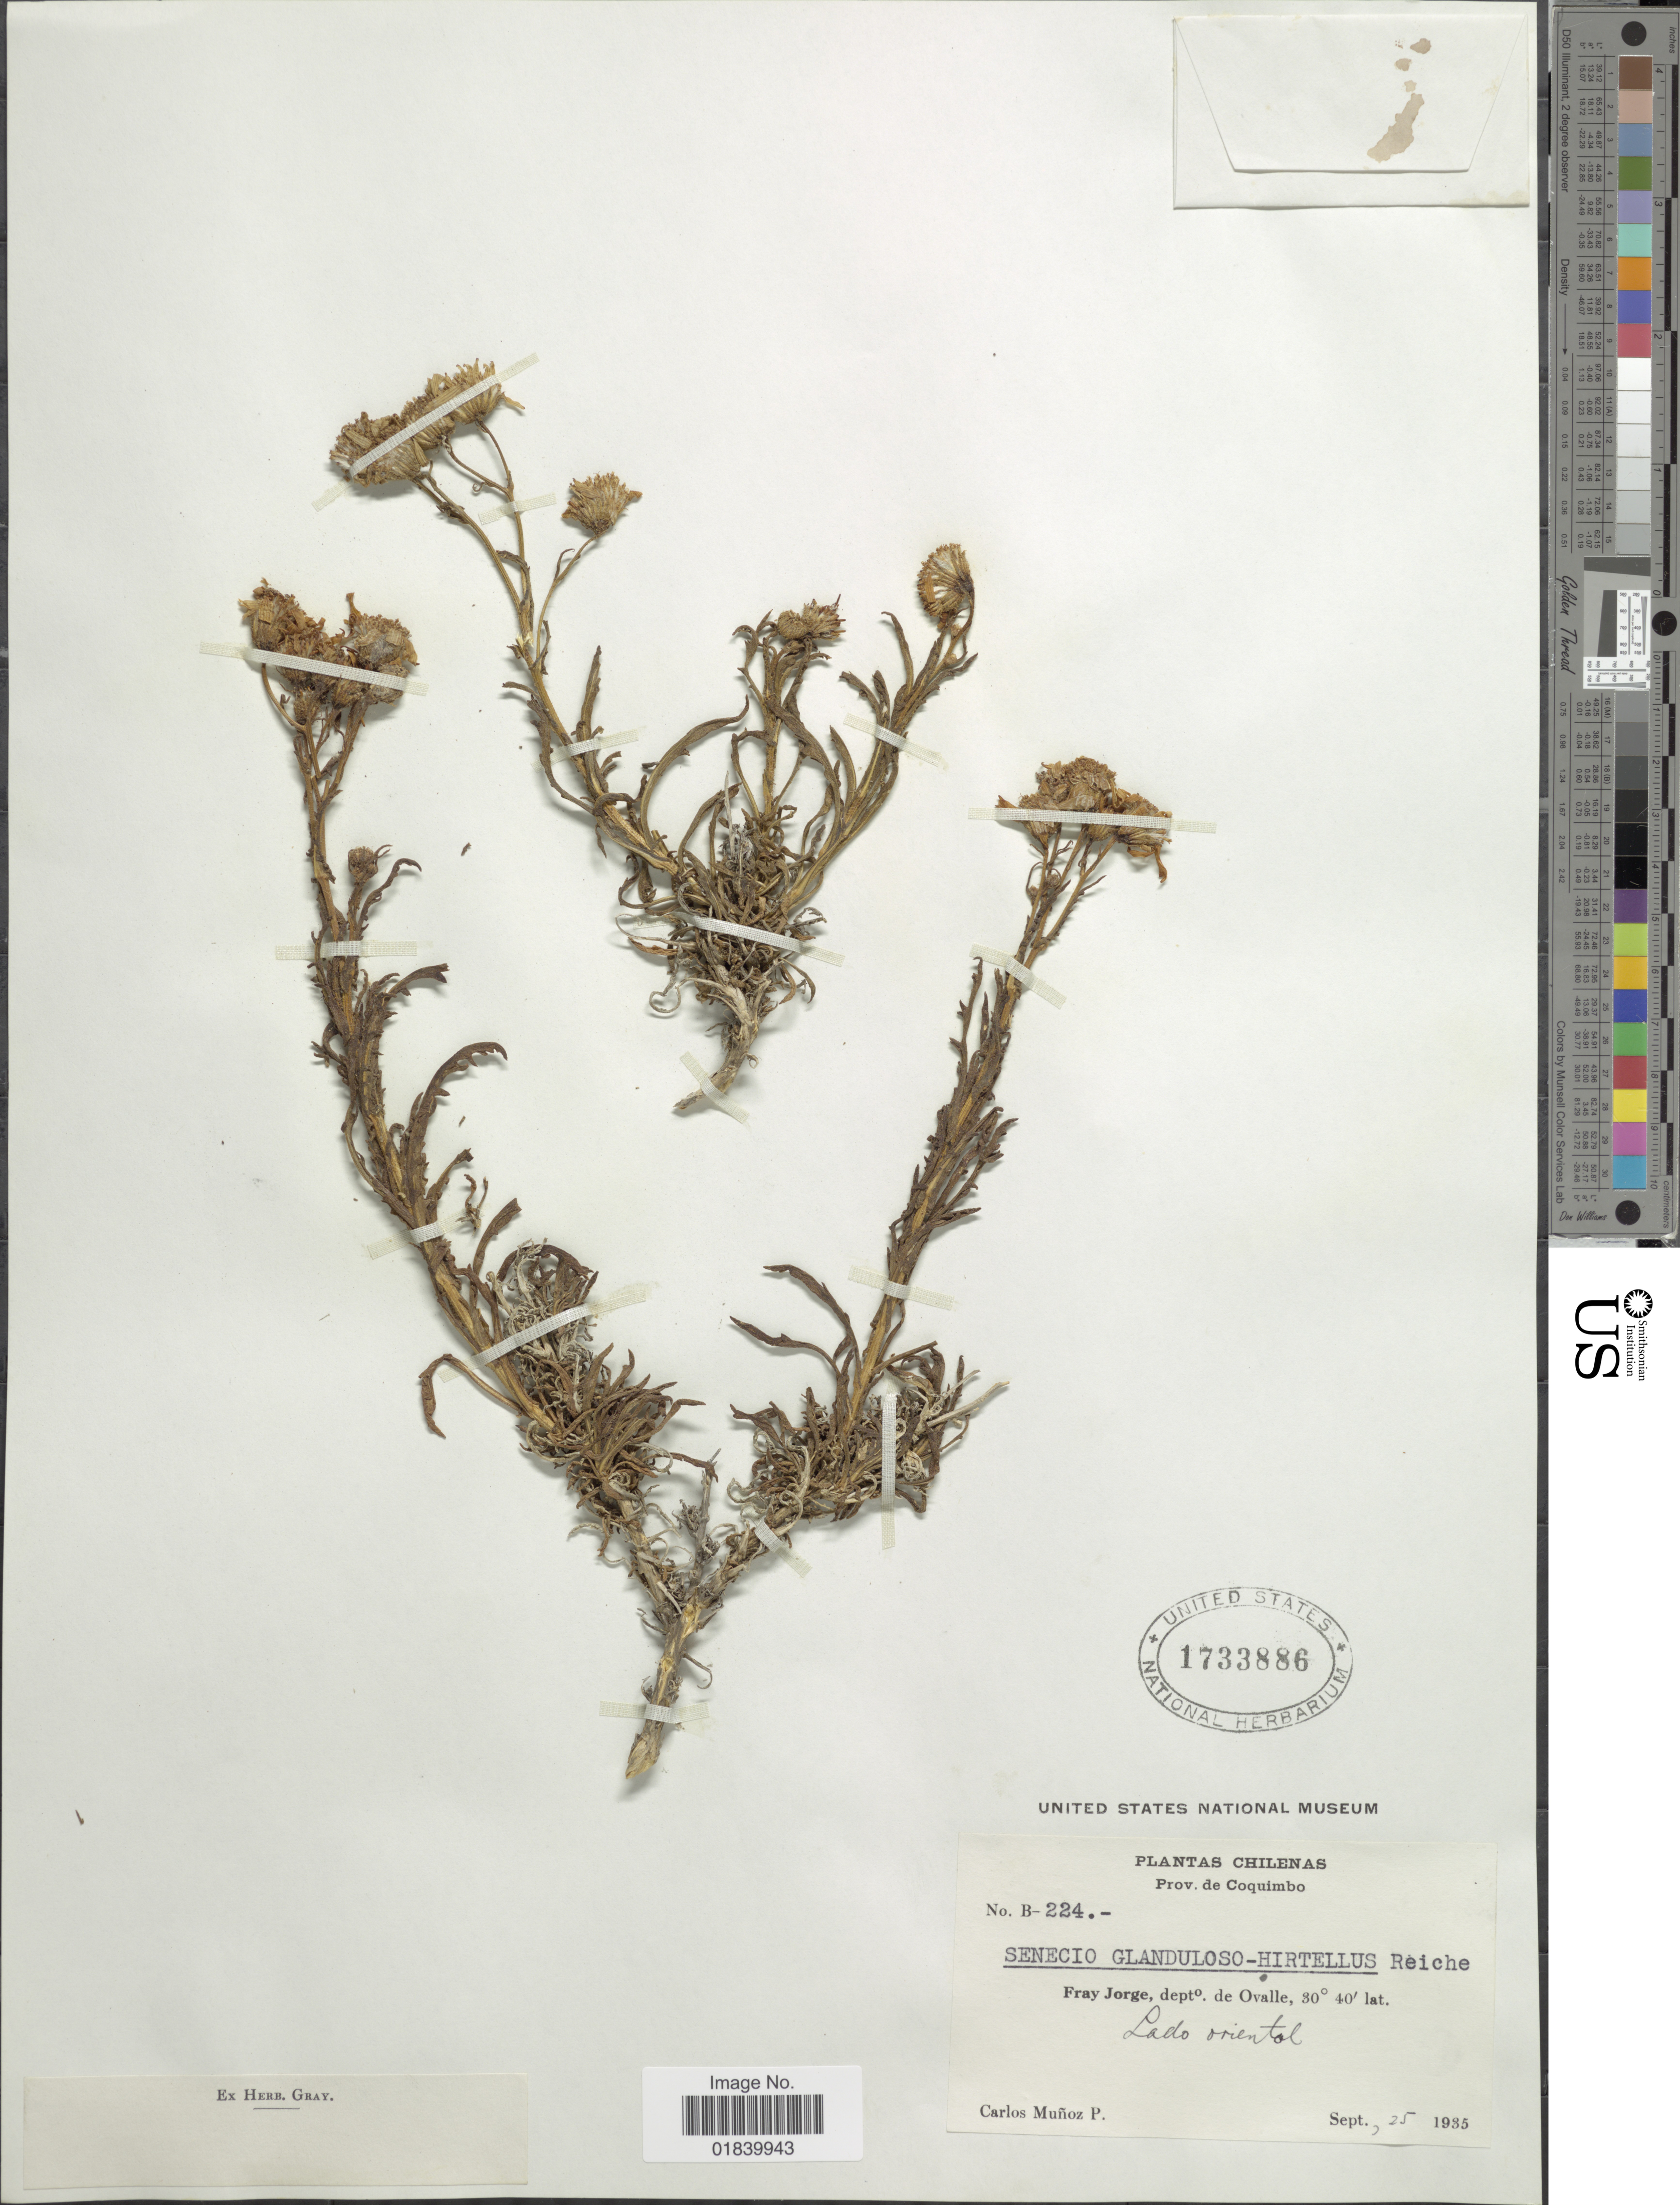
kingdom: Plantae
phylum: Tracheophyta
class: Magnoliopsida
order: Asterales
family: Asteraceae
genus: Senecio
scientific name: Senecio coquimbensis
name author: Phil.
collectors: C. Muñoz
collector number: B-224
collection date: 1935-09-25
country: Chile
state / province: Coquimbo (IV)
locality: Prov. de Coquimbo. Fray Jorge, deptº. de Ovalle. Lado oriental.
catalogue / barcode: US 1733886